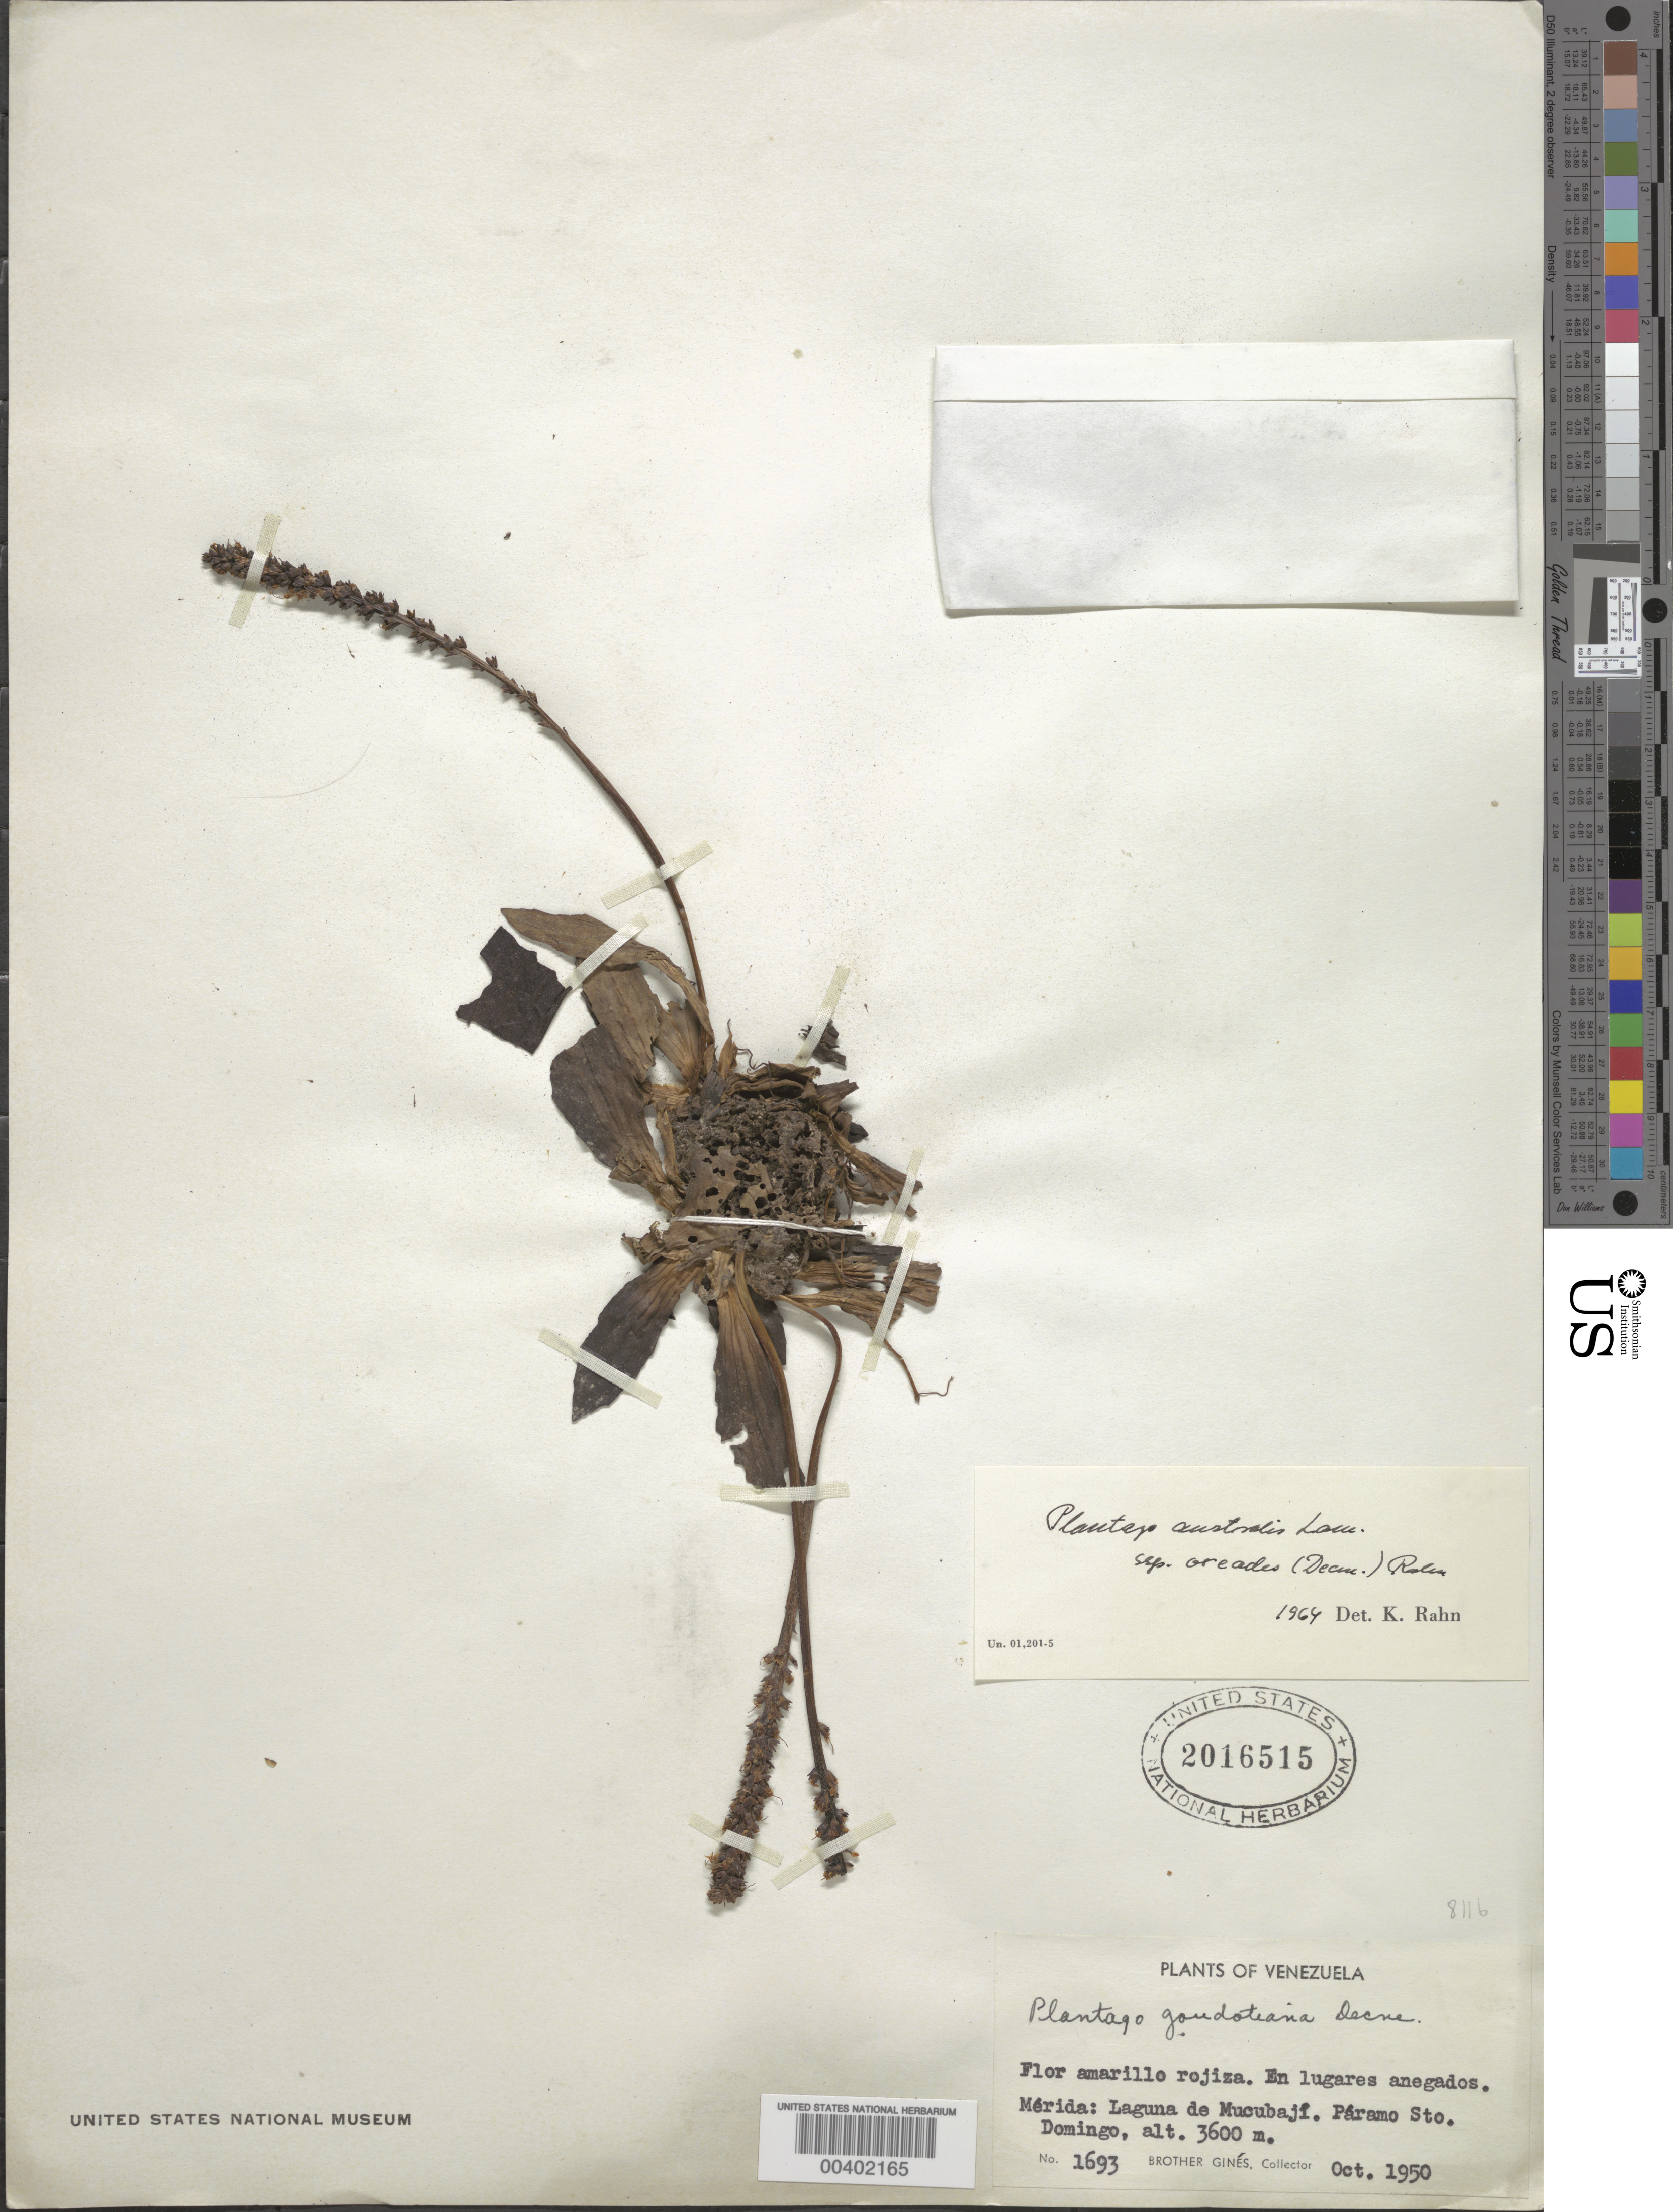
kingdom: Plantae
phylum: Tracheophyta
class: Magnoliopsida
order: Lamiales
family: Plantaginaceae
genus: Plantago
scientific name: Plantago australis subsp. oreades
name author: (Decne.) Rahn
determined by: Rahn, Knud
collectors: Bro. Gines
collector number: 1693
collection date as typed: Oct 1950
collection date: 1950-10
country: Venezuela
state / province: Mérida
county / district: Rangel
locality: Laguna de Mucubají. Páramo Sto. Domingo. Mucubaji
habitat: En lugares anegados.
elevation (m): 3600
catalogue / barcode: US 2016515